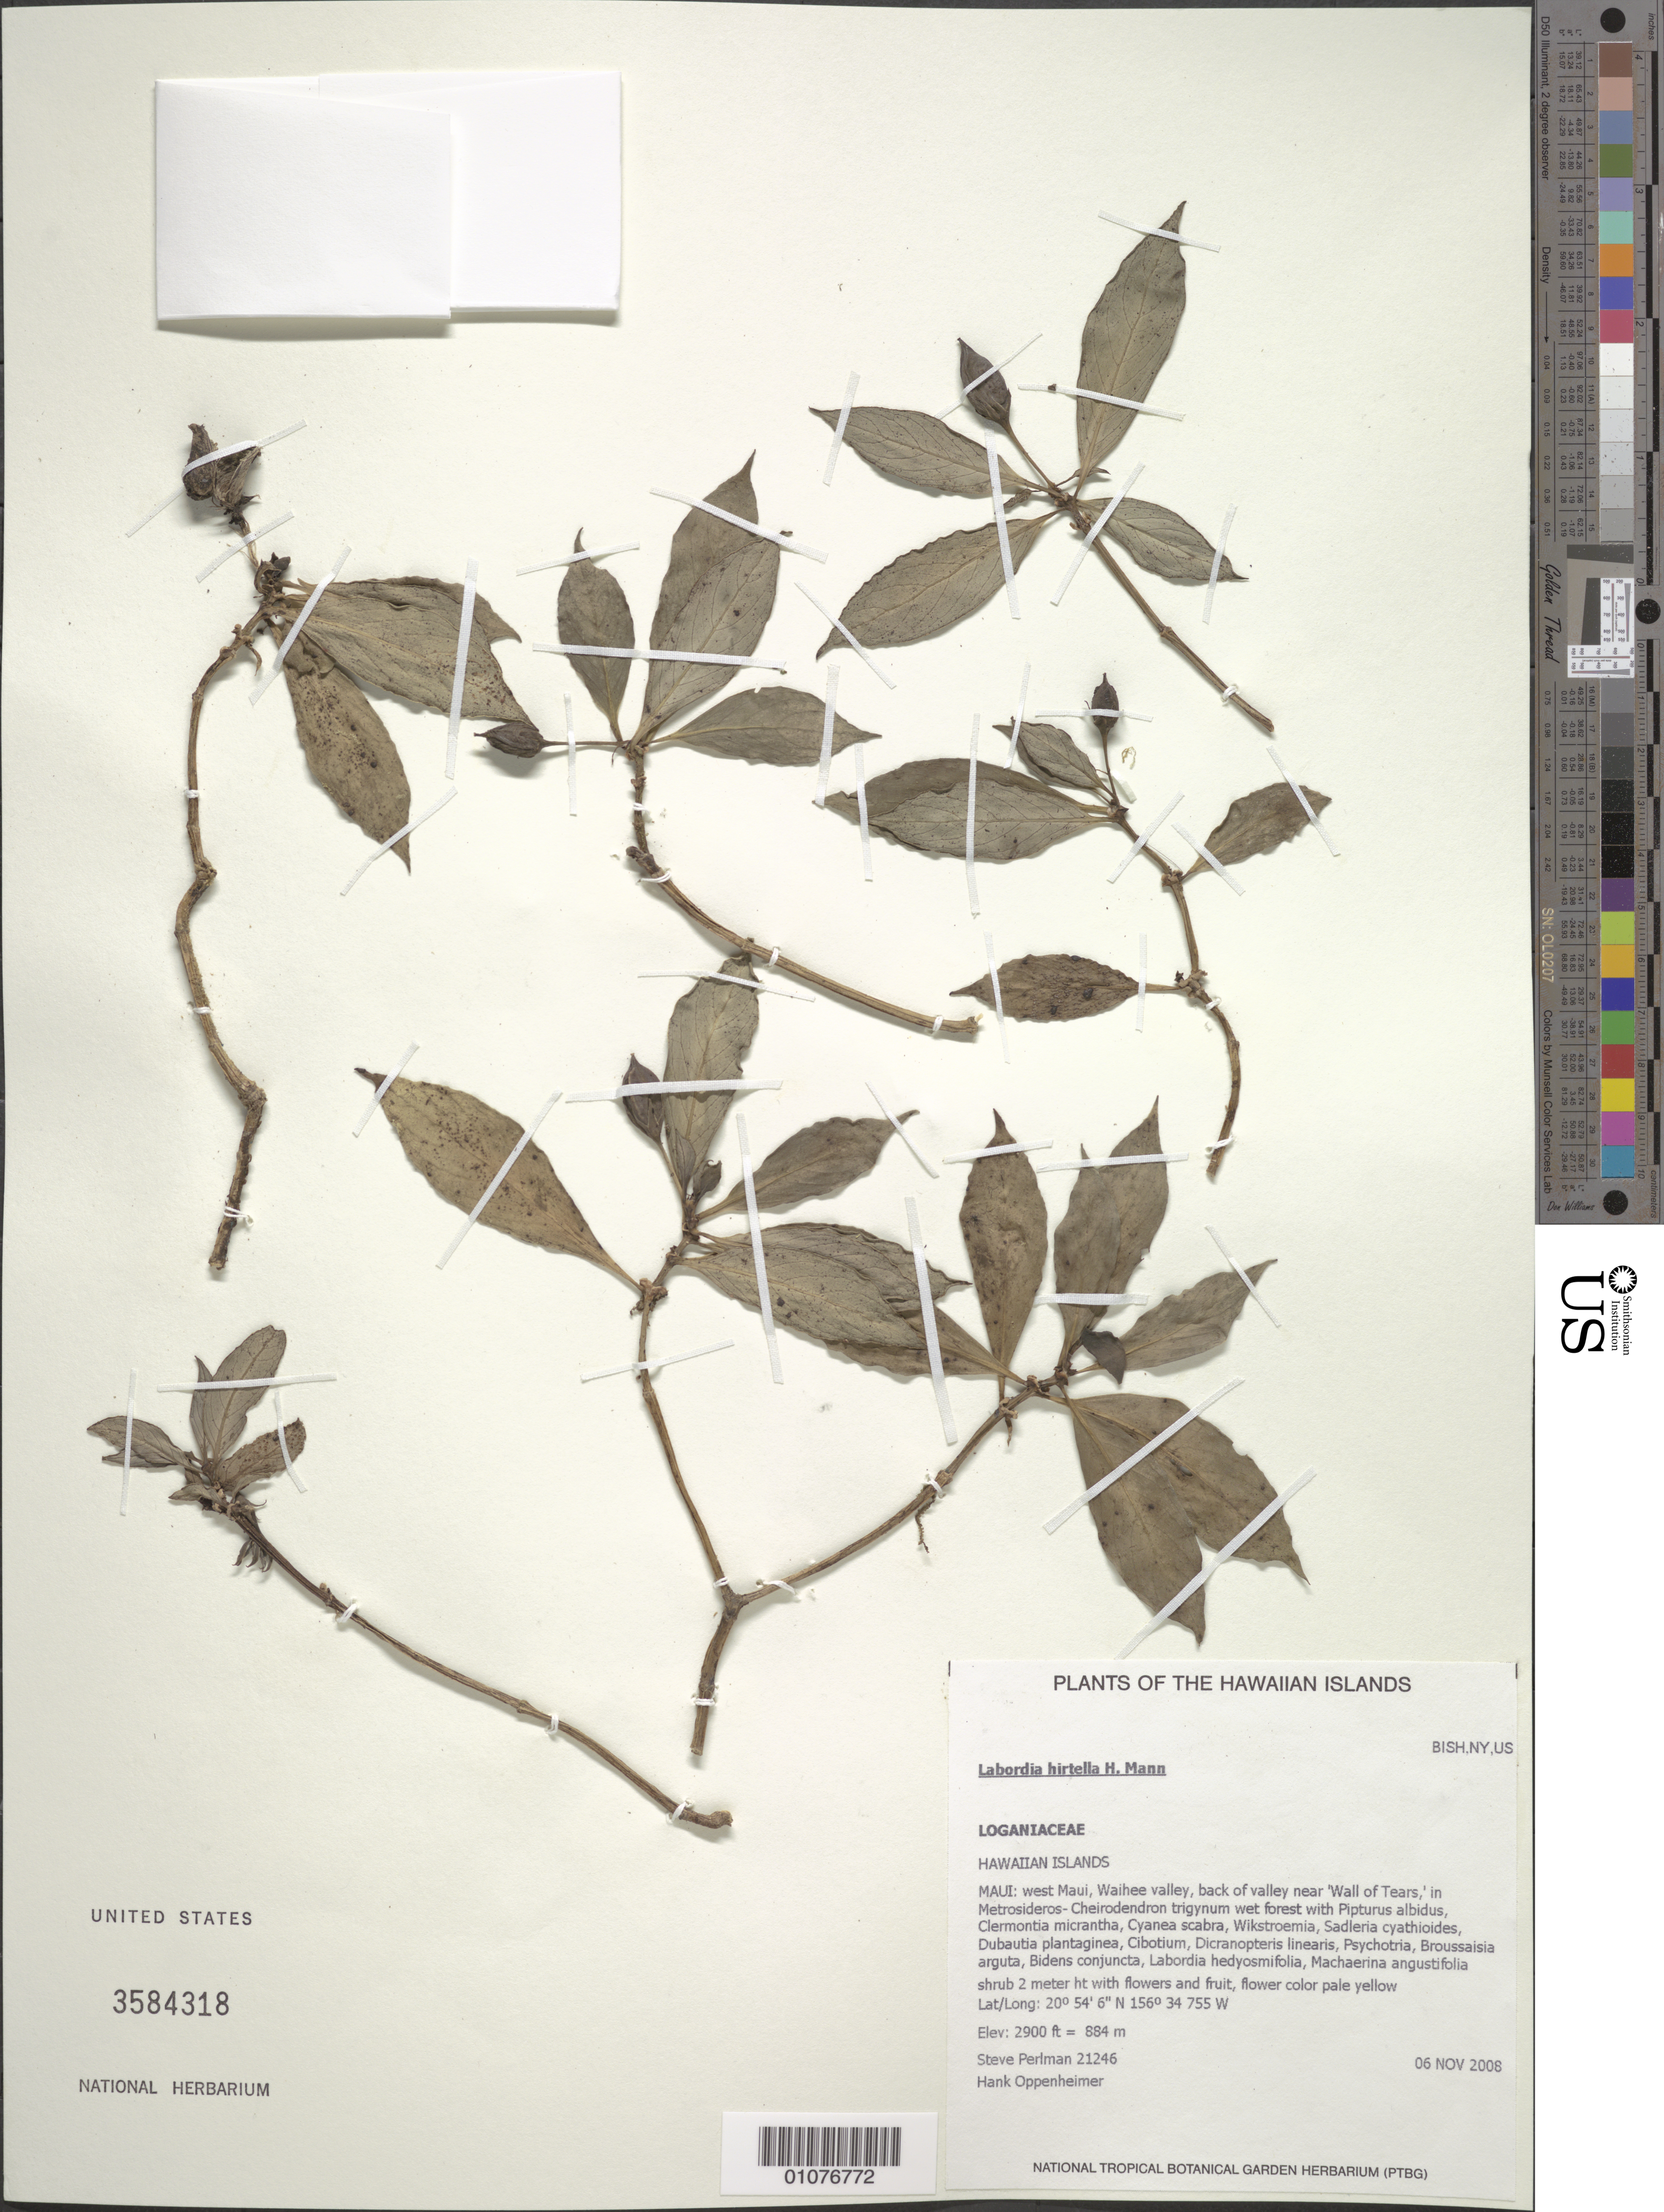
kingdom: Plantae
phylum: Tracheophyta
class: Magnoliopsida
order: Gentianales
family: Loganiaceae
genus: Geniostoma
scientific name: Geniostoma hirtellum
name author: (H. Mann) Byng & Christenh.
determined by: Wagner, W. L., (BOT), Smithsonian Institution - National Museum of Natural History (UNITED STATES)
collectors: S. P. Perlman & H. Oppenheimer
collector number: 21246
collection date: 2008-11-06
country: United States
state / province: Hawaii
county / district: Maui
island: Maui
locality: W Maui, Waihee valley, back of valley near 'Wall of Tears.'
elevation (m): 884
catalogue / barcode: US 3584318